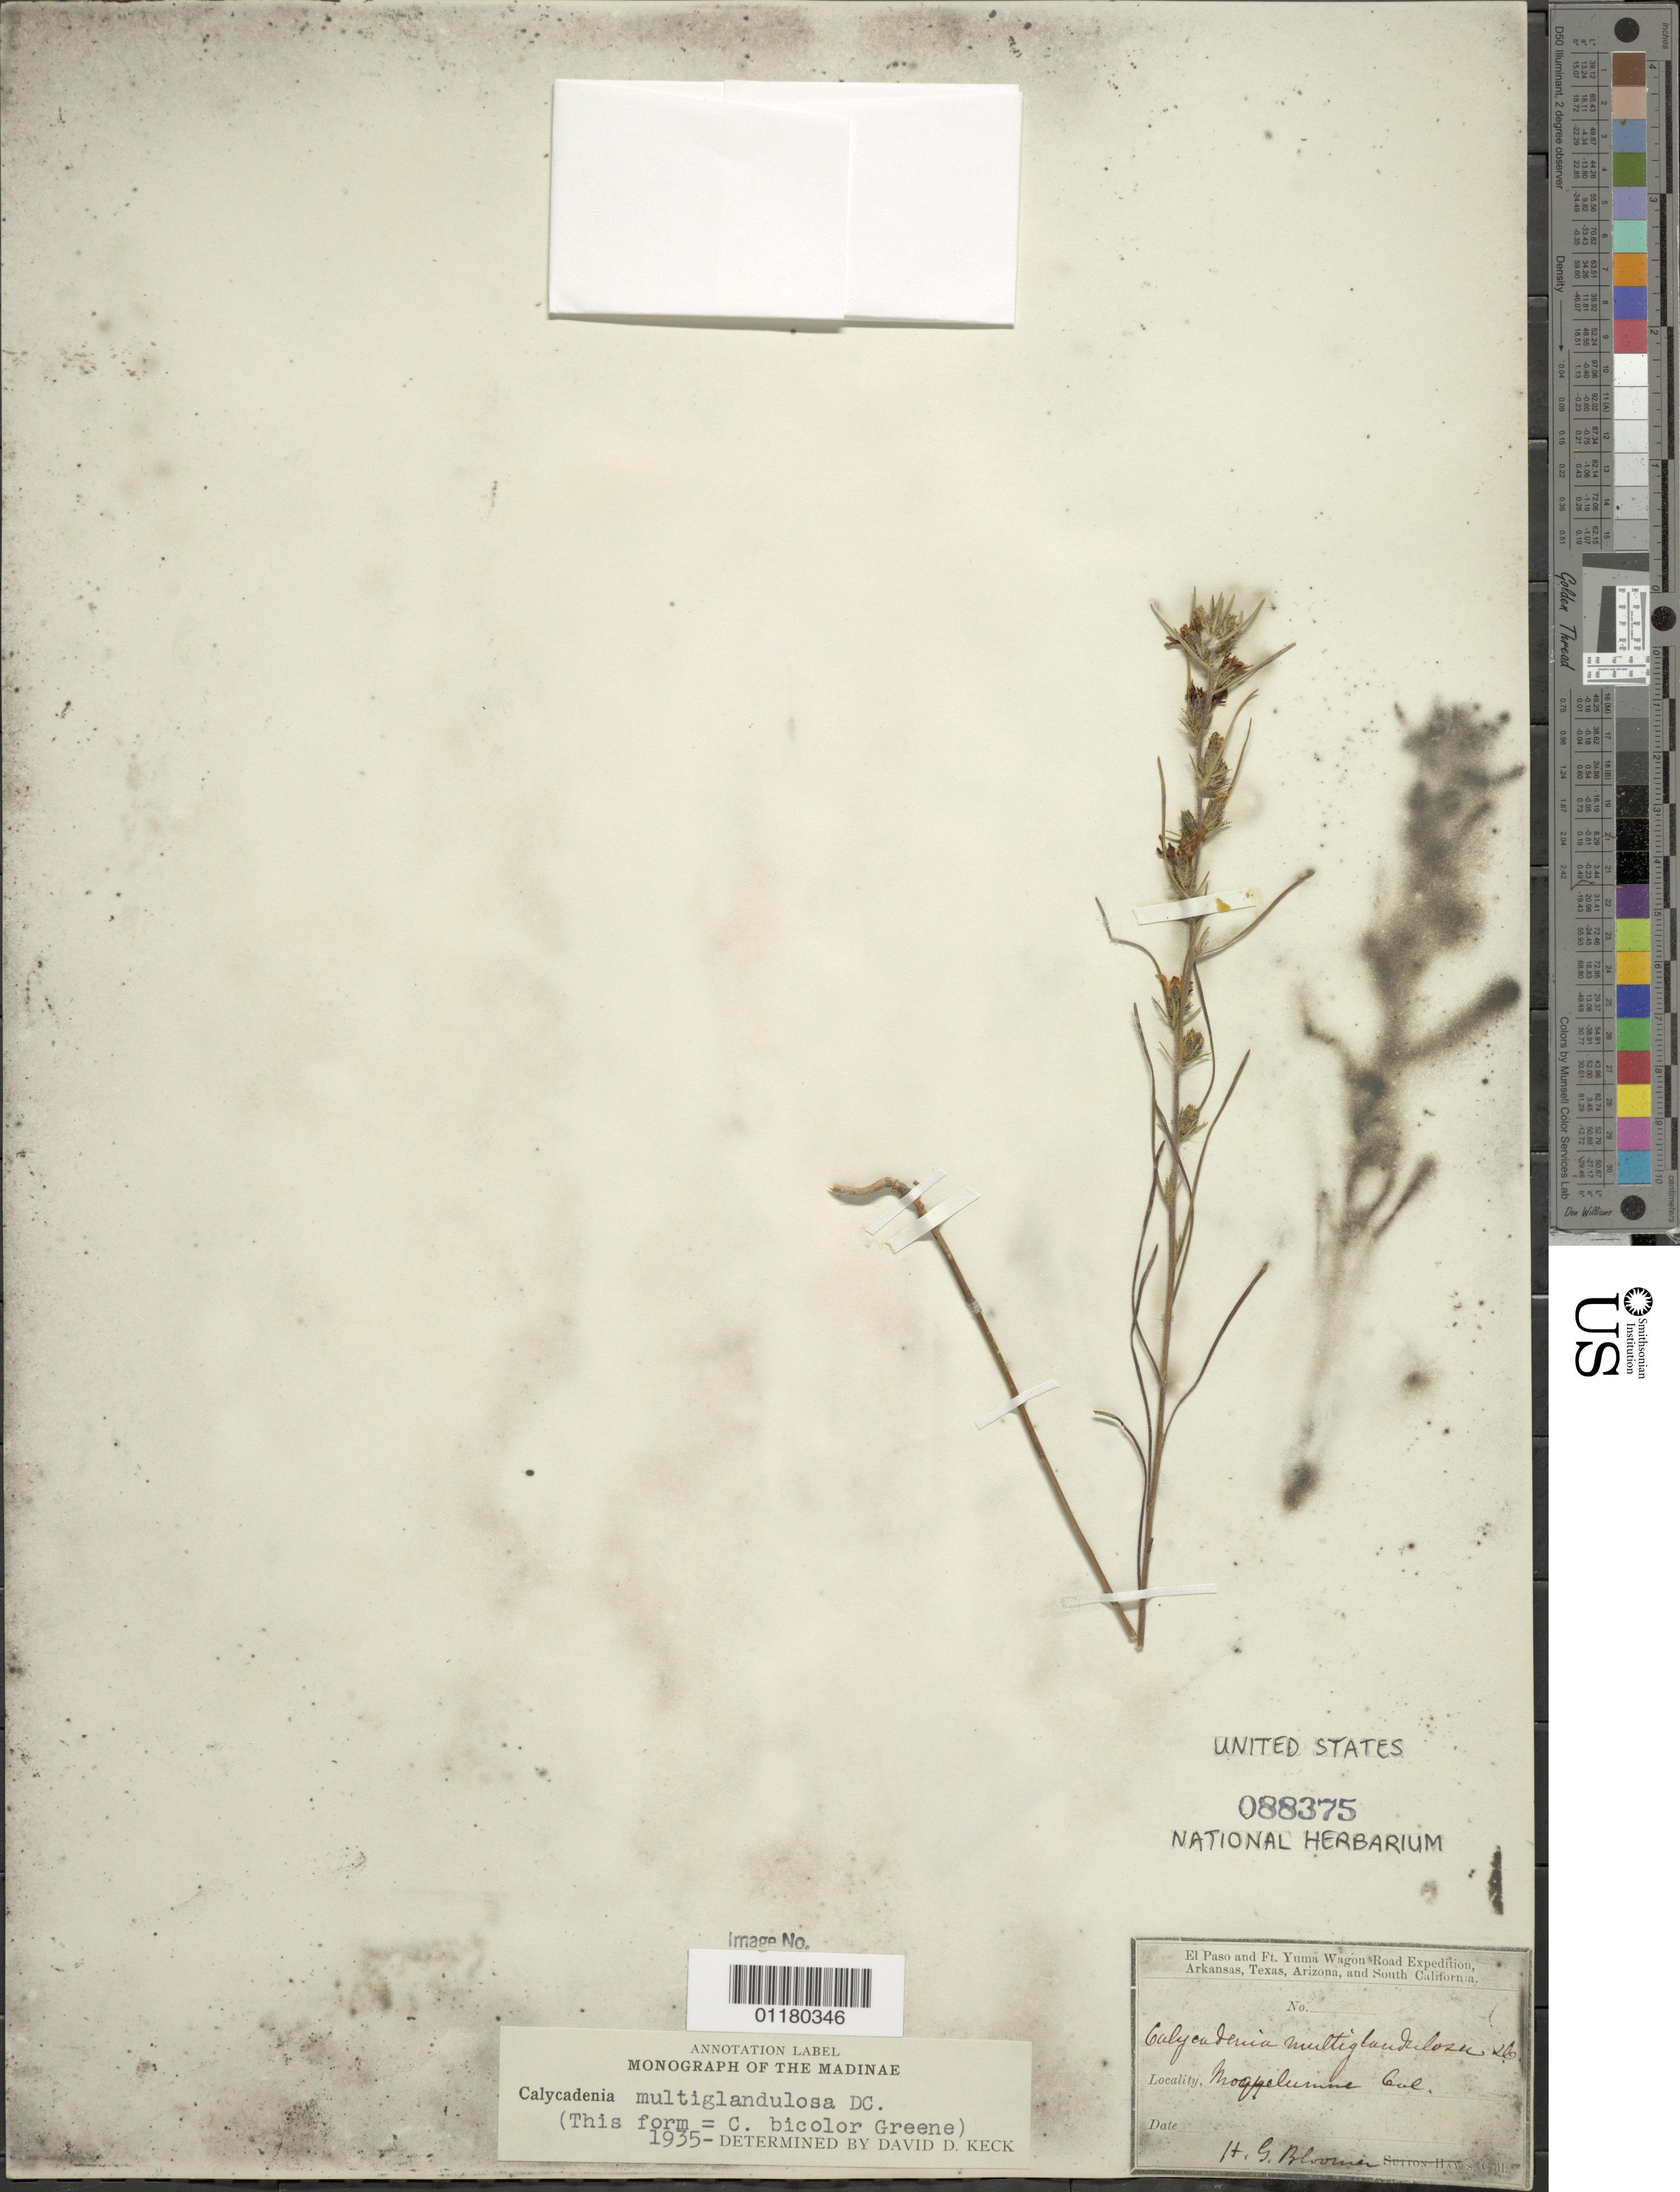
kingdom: Plantae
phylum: Tracheophyta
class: Magnoliopsida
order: Asterales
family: Asteraceae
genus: Calycadenia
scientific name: Calycadenia multiglandulosa subsp. bicolor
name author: (Greene) D.D. Keck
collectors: H. Bloomer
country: United States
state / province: California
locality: Mokelumne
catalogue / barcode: US 88375